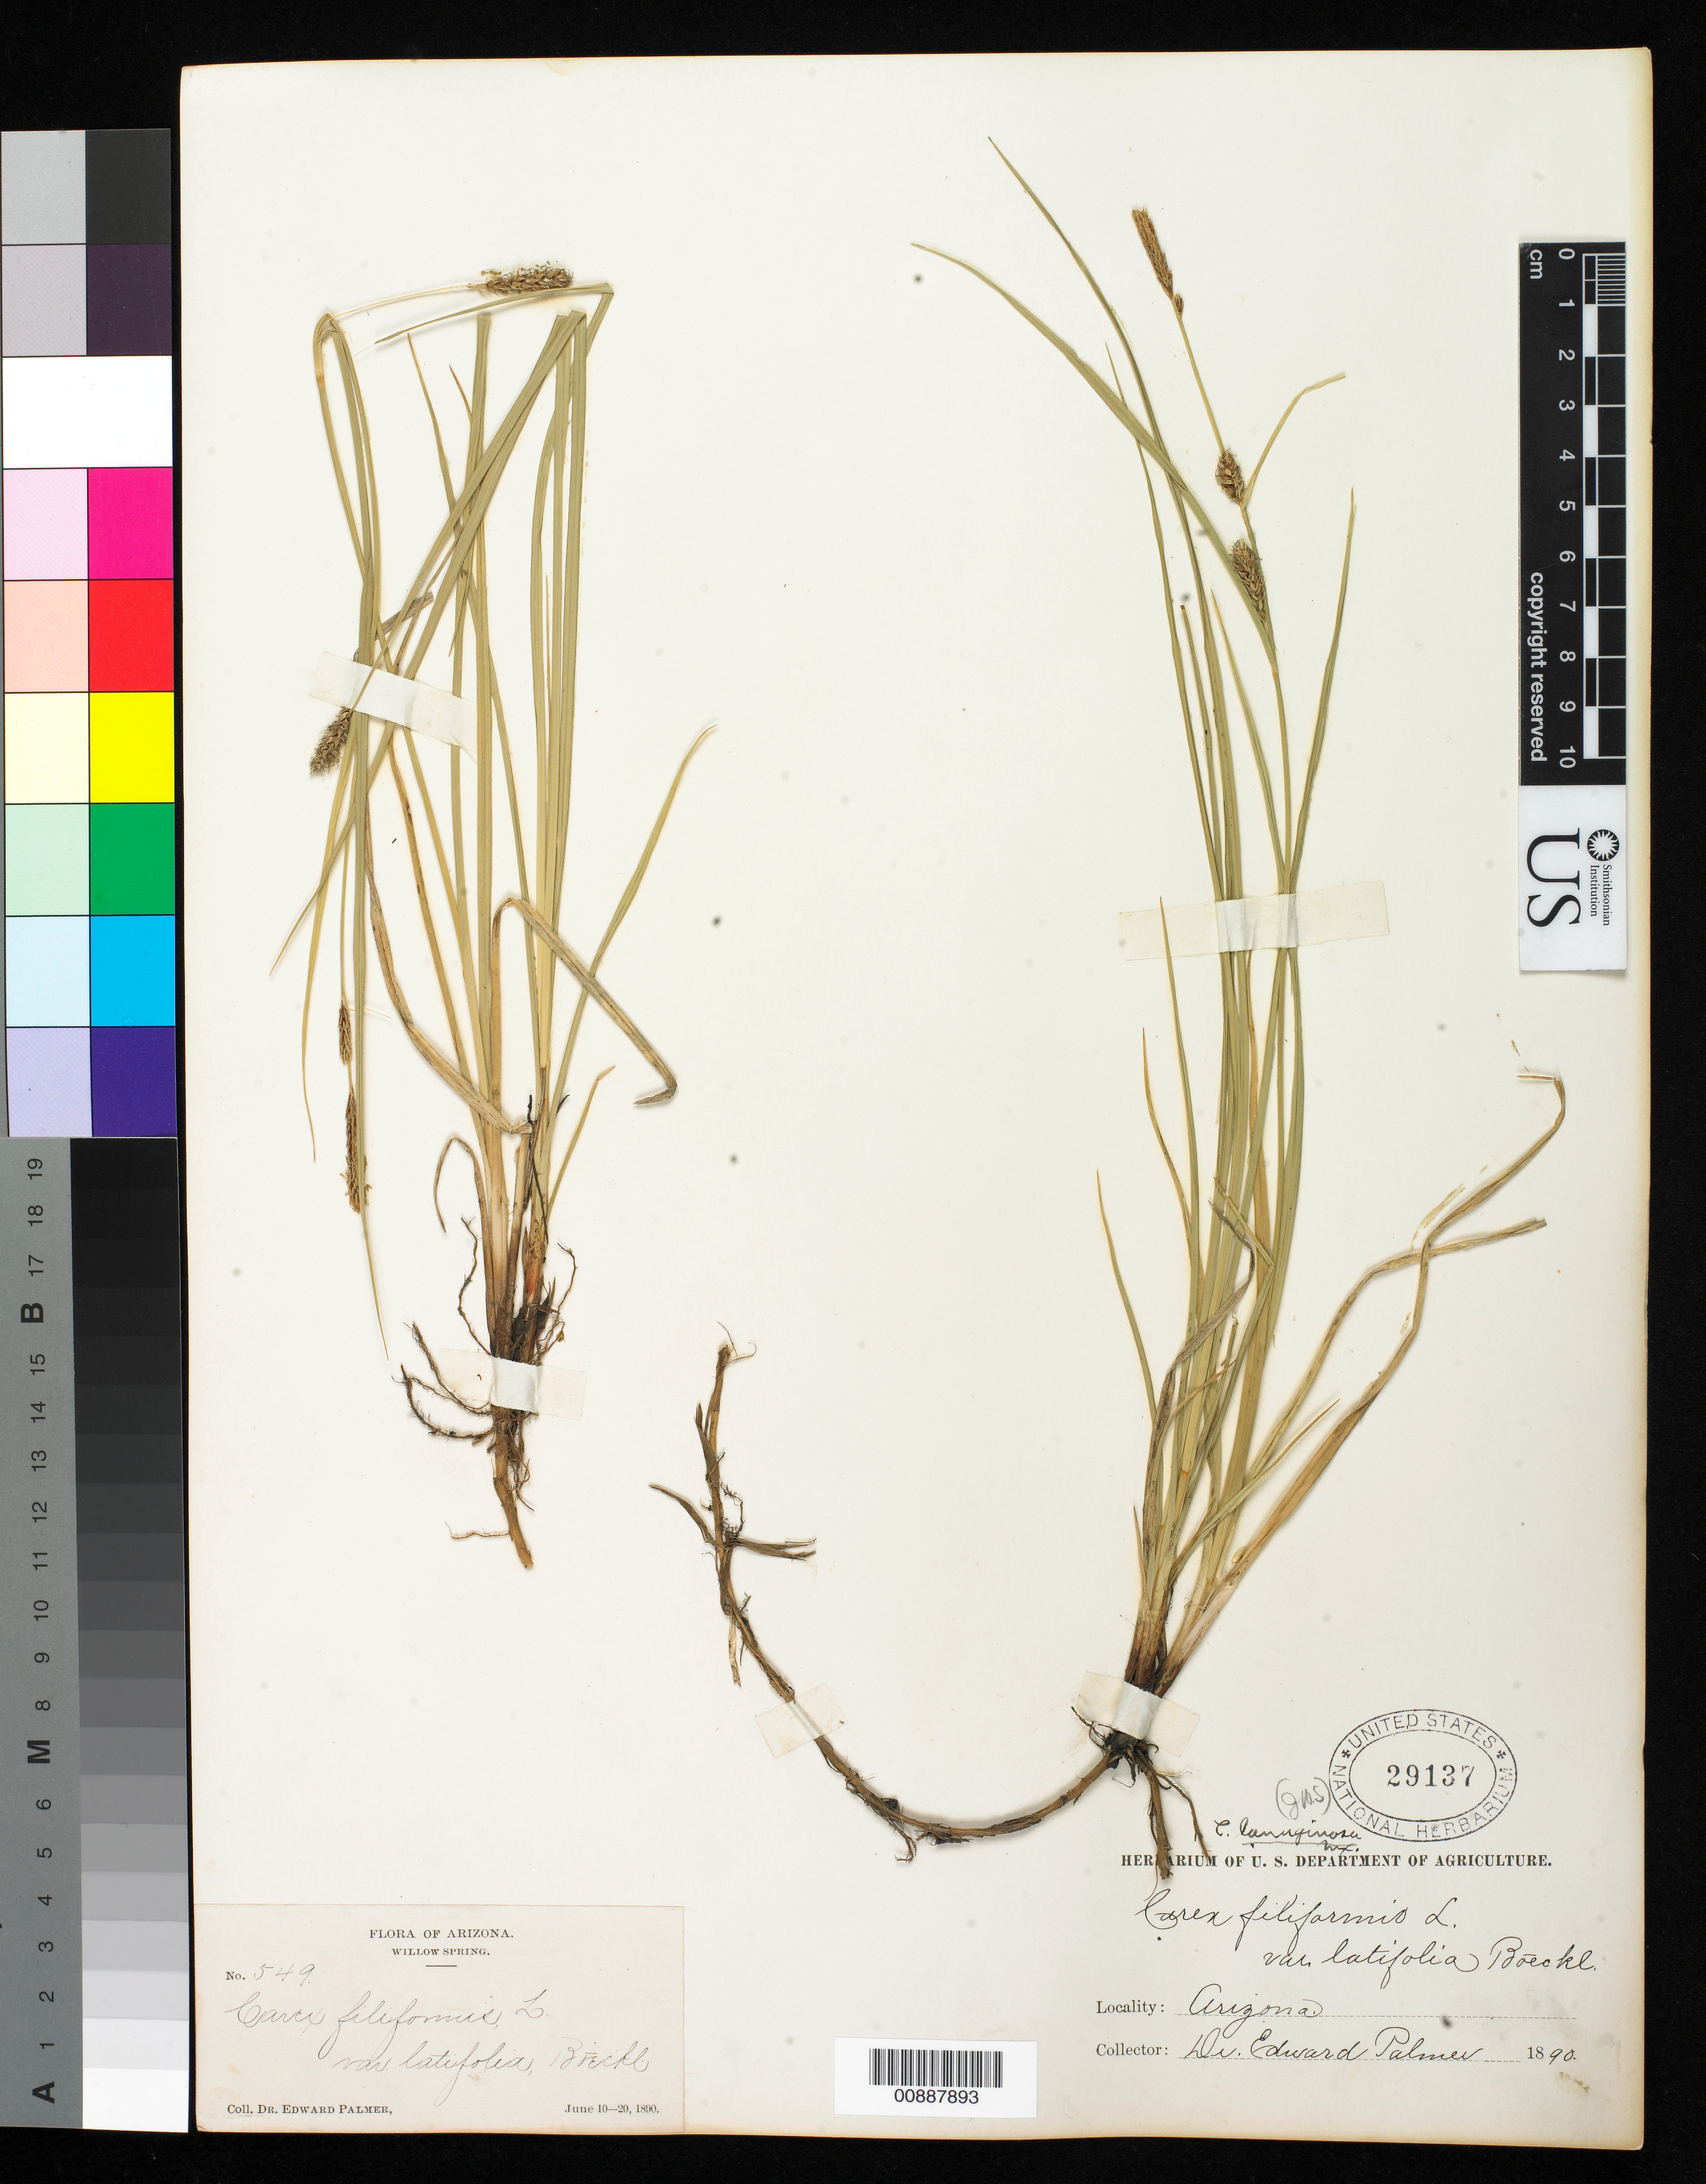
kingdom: Plantae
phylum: Tracheophyta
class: Liliopsida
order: Poales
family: Cyperaceae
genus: Carex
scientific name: Carex pellita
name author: Muhl. ex Willd.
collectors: E. Palmer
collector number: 549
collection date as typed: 10 Jun 1890 to 20 Jun 1890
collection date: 1890-06-10/1890-06-20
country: United States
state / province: Arizona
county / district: Coconino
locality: Willow Spring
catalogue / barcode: US 29137